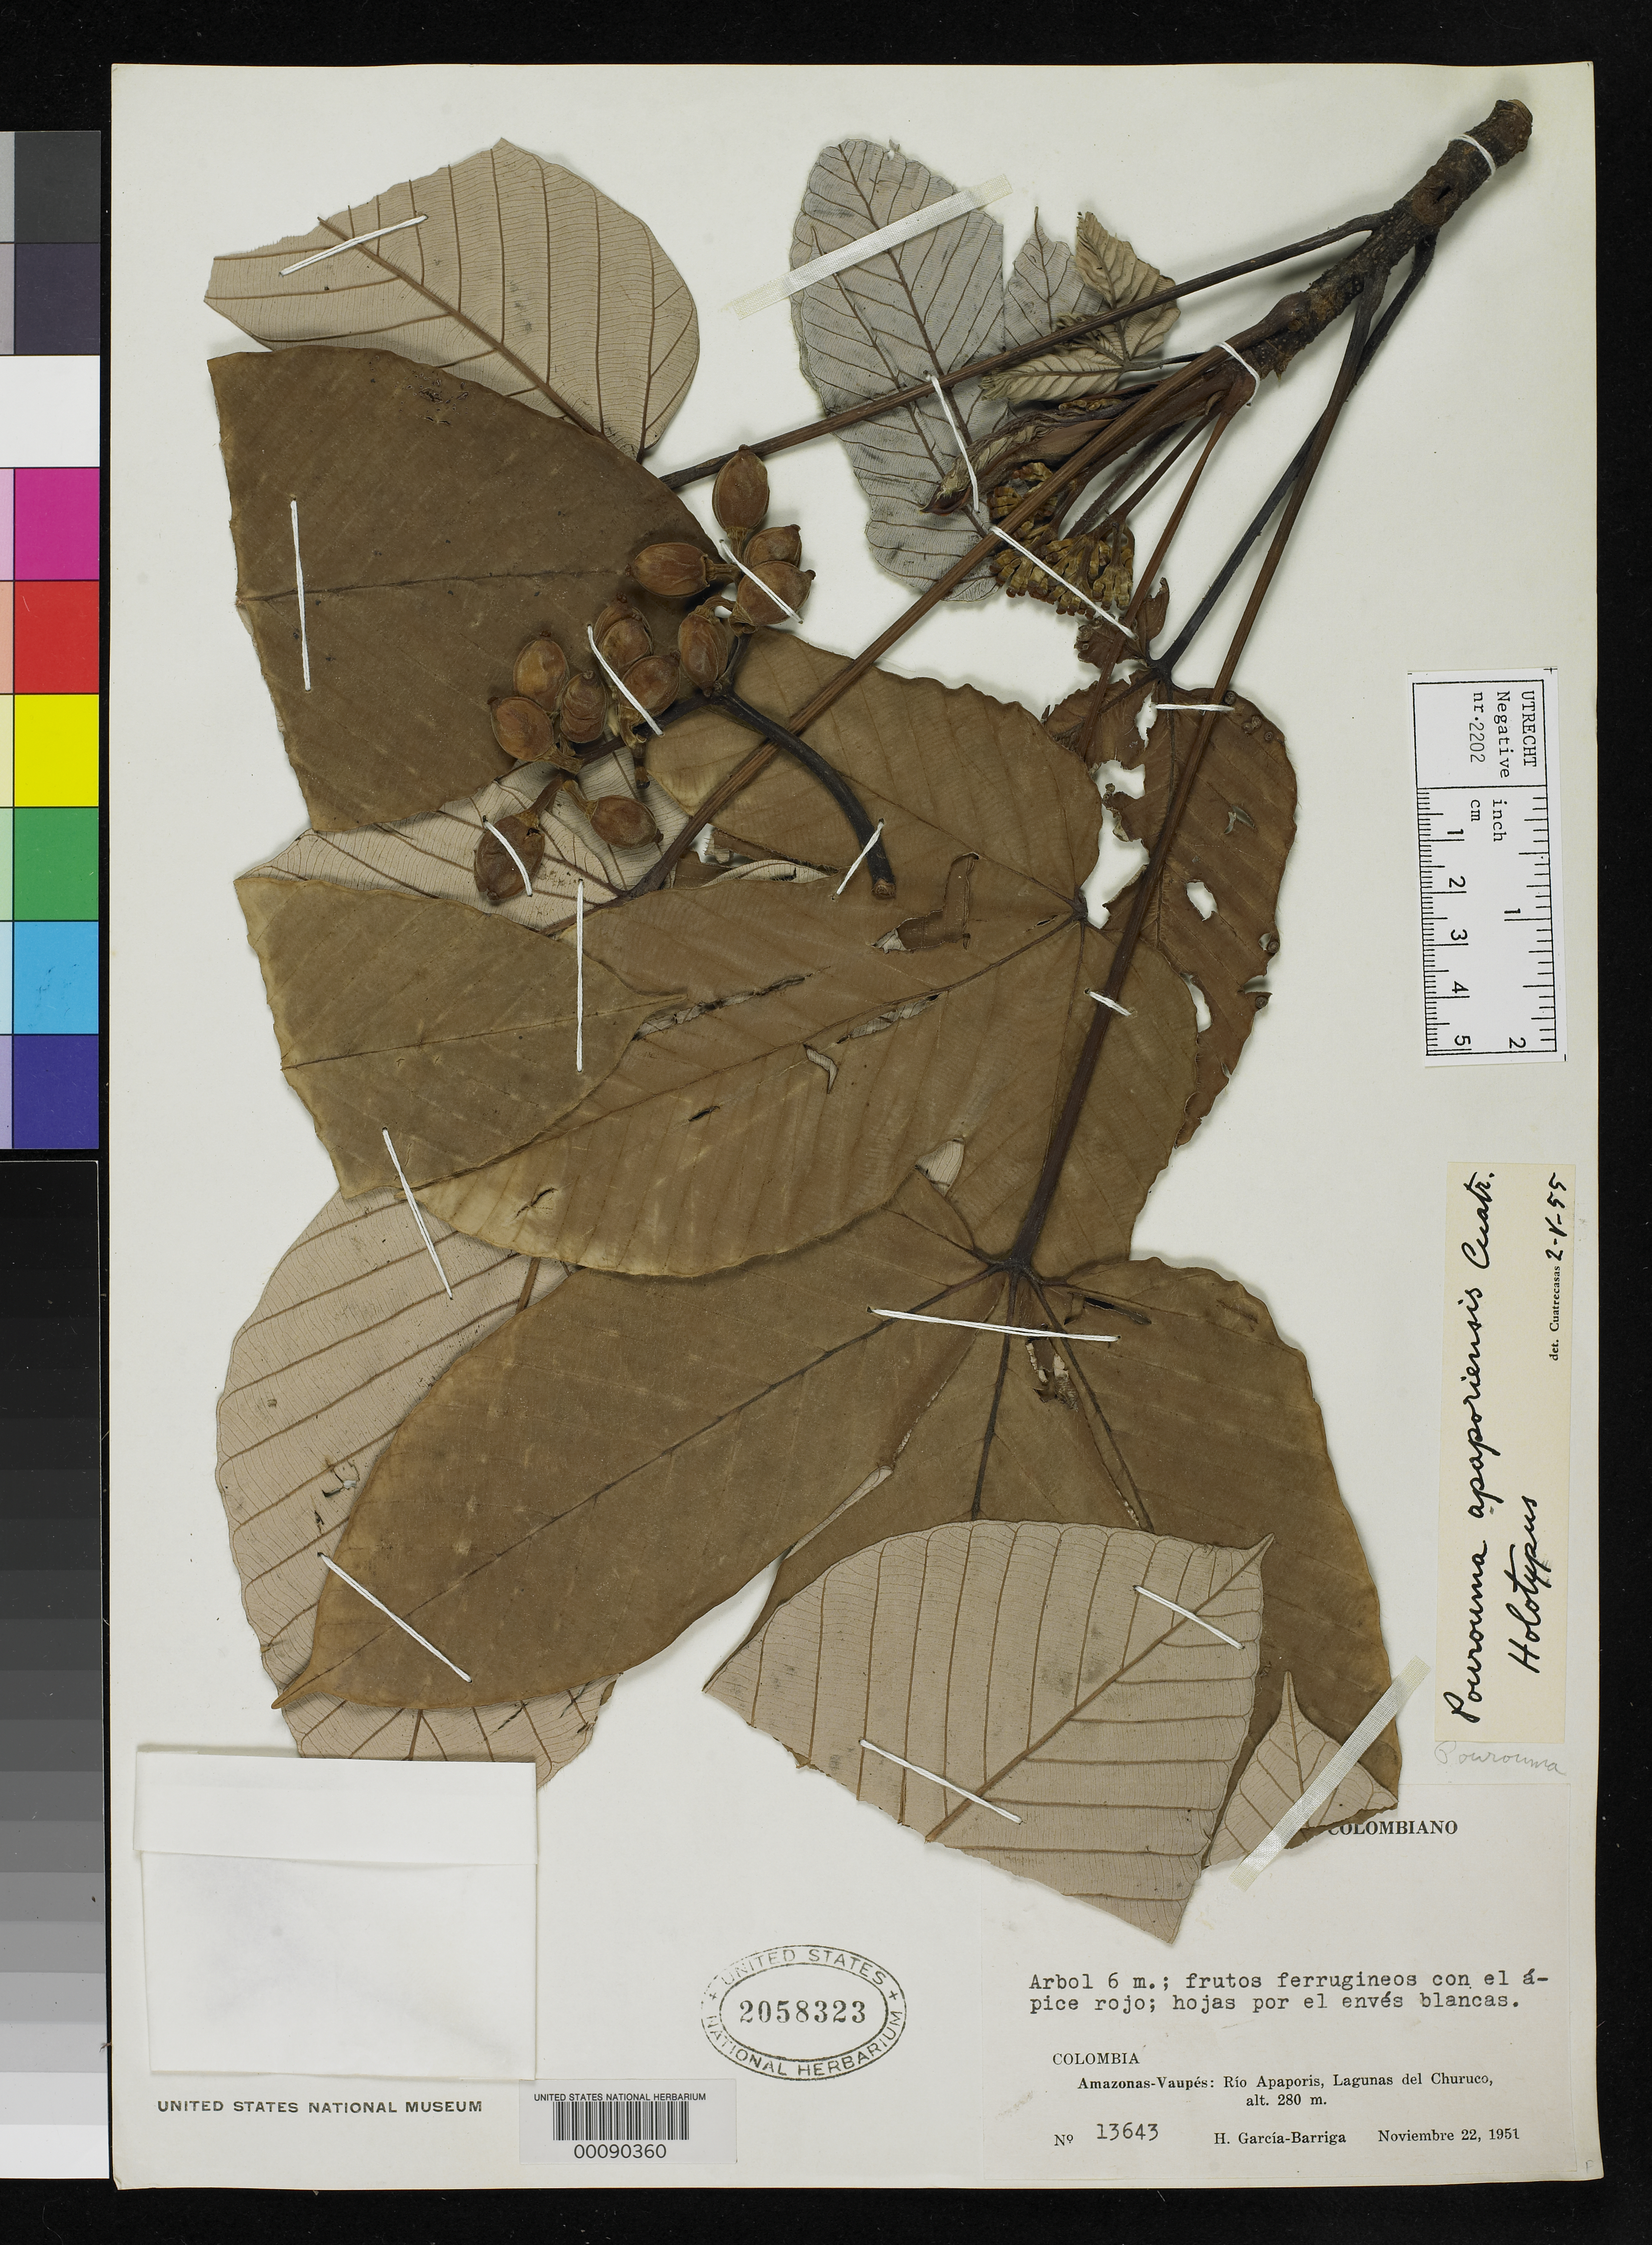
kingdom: Plantae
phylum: Tracheophyta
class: Magnoliopsida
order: Rosales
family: Urticaceae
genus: Pourouma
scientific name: Pourouma apaporiensis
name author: Cuatrec.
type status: Holotype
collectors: H. García Barriga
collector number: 13643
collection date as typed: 22 Nov 1951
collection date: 1951-11-22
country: Colombia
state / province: Amazônas / Vaupés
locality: Rio Apaporis, Lagunas del Churuco.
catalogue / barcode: US 2058323